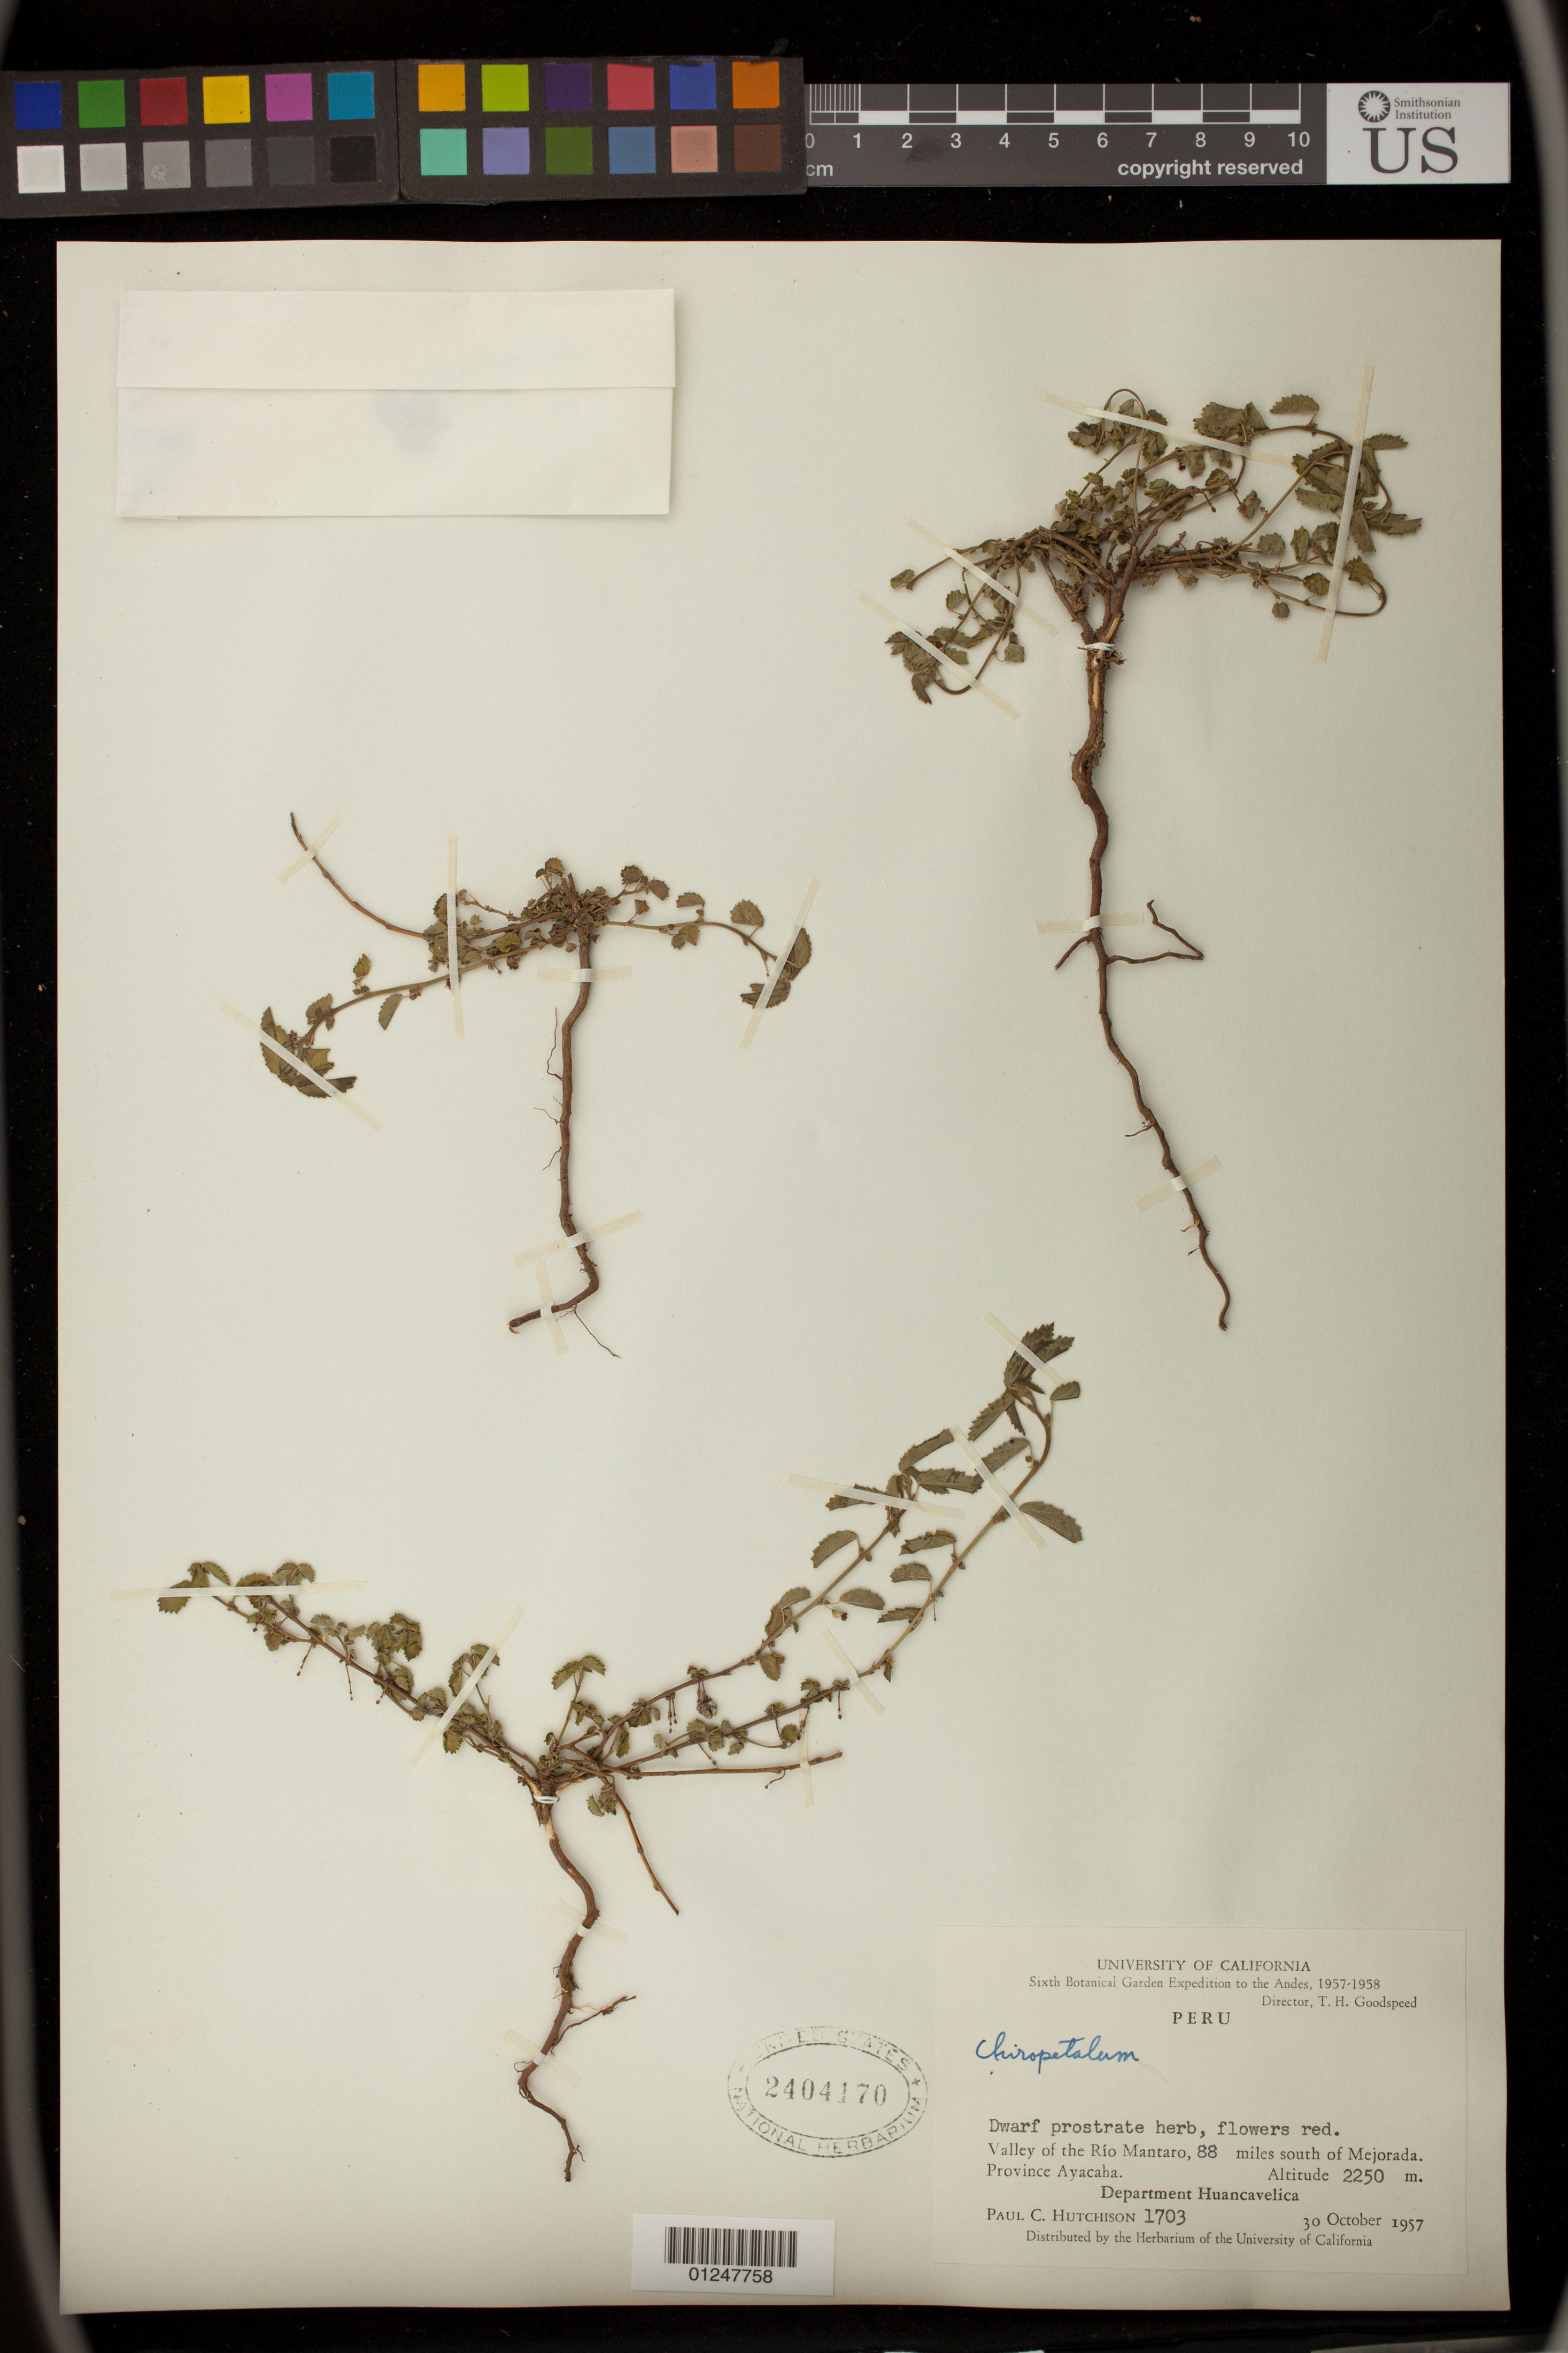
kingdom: Plantae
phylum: Tracheophyta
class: Magnoliopsida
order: Malvales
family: Malvaceae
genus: Ayenia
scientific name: Ayenia sp.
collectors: P. C. Hutchison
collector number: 1703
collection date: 1957-10-30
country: Peru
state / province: Ayacucho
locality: Valley of the Rio Mantaro, 88 miles south of Mejorada. Province Ayacaha. Department Huancavelica.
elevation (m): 2250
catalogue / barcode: US 2404170